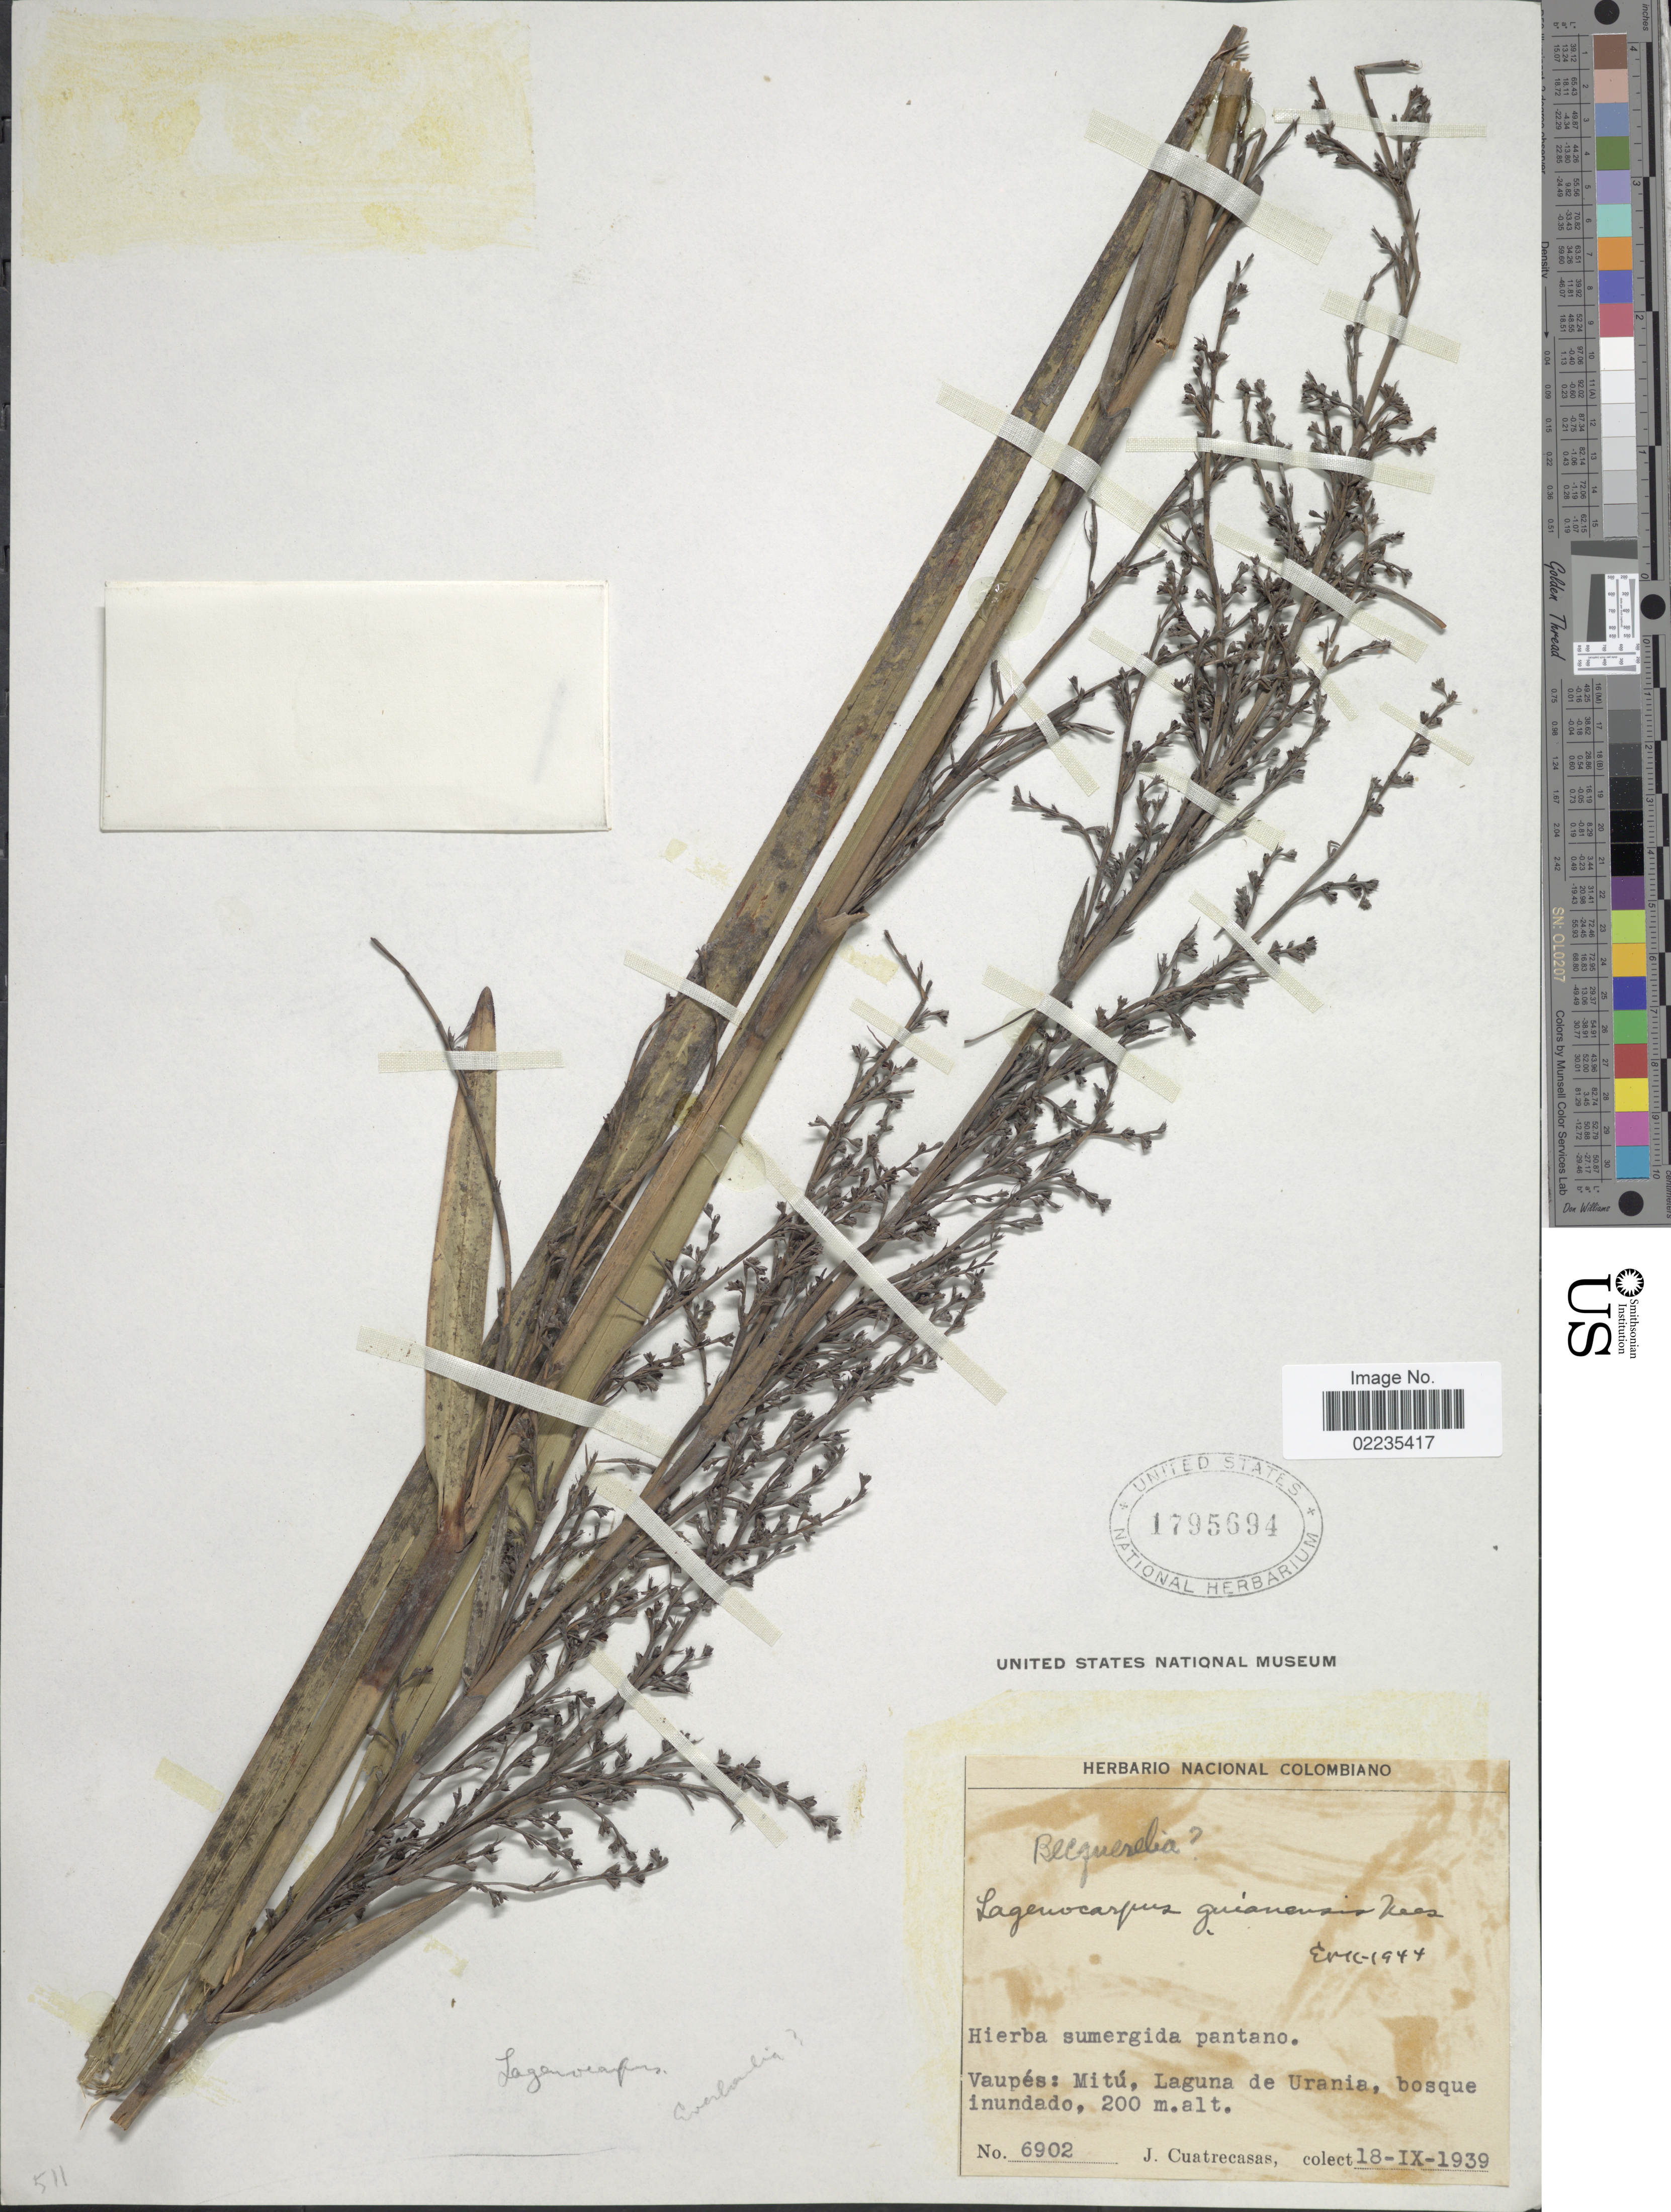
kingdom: Plantae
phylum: Tracheophyta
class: Liliopsida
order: Poales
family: Cyperaceae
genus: Lagenocarpus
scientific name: Lagenocarpus guianensis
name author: Nees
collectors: J. Cuatrecasas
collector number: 6902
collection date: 1939-09-18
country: Colombia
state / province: Vaupés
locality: Vaupes: Mitu, Laguna de Urania, bosque inundado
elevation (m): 200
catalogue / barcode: US 1795694